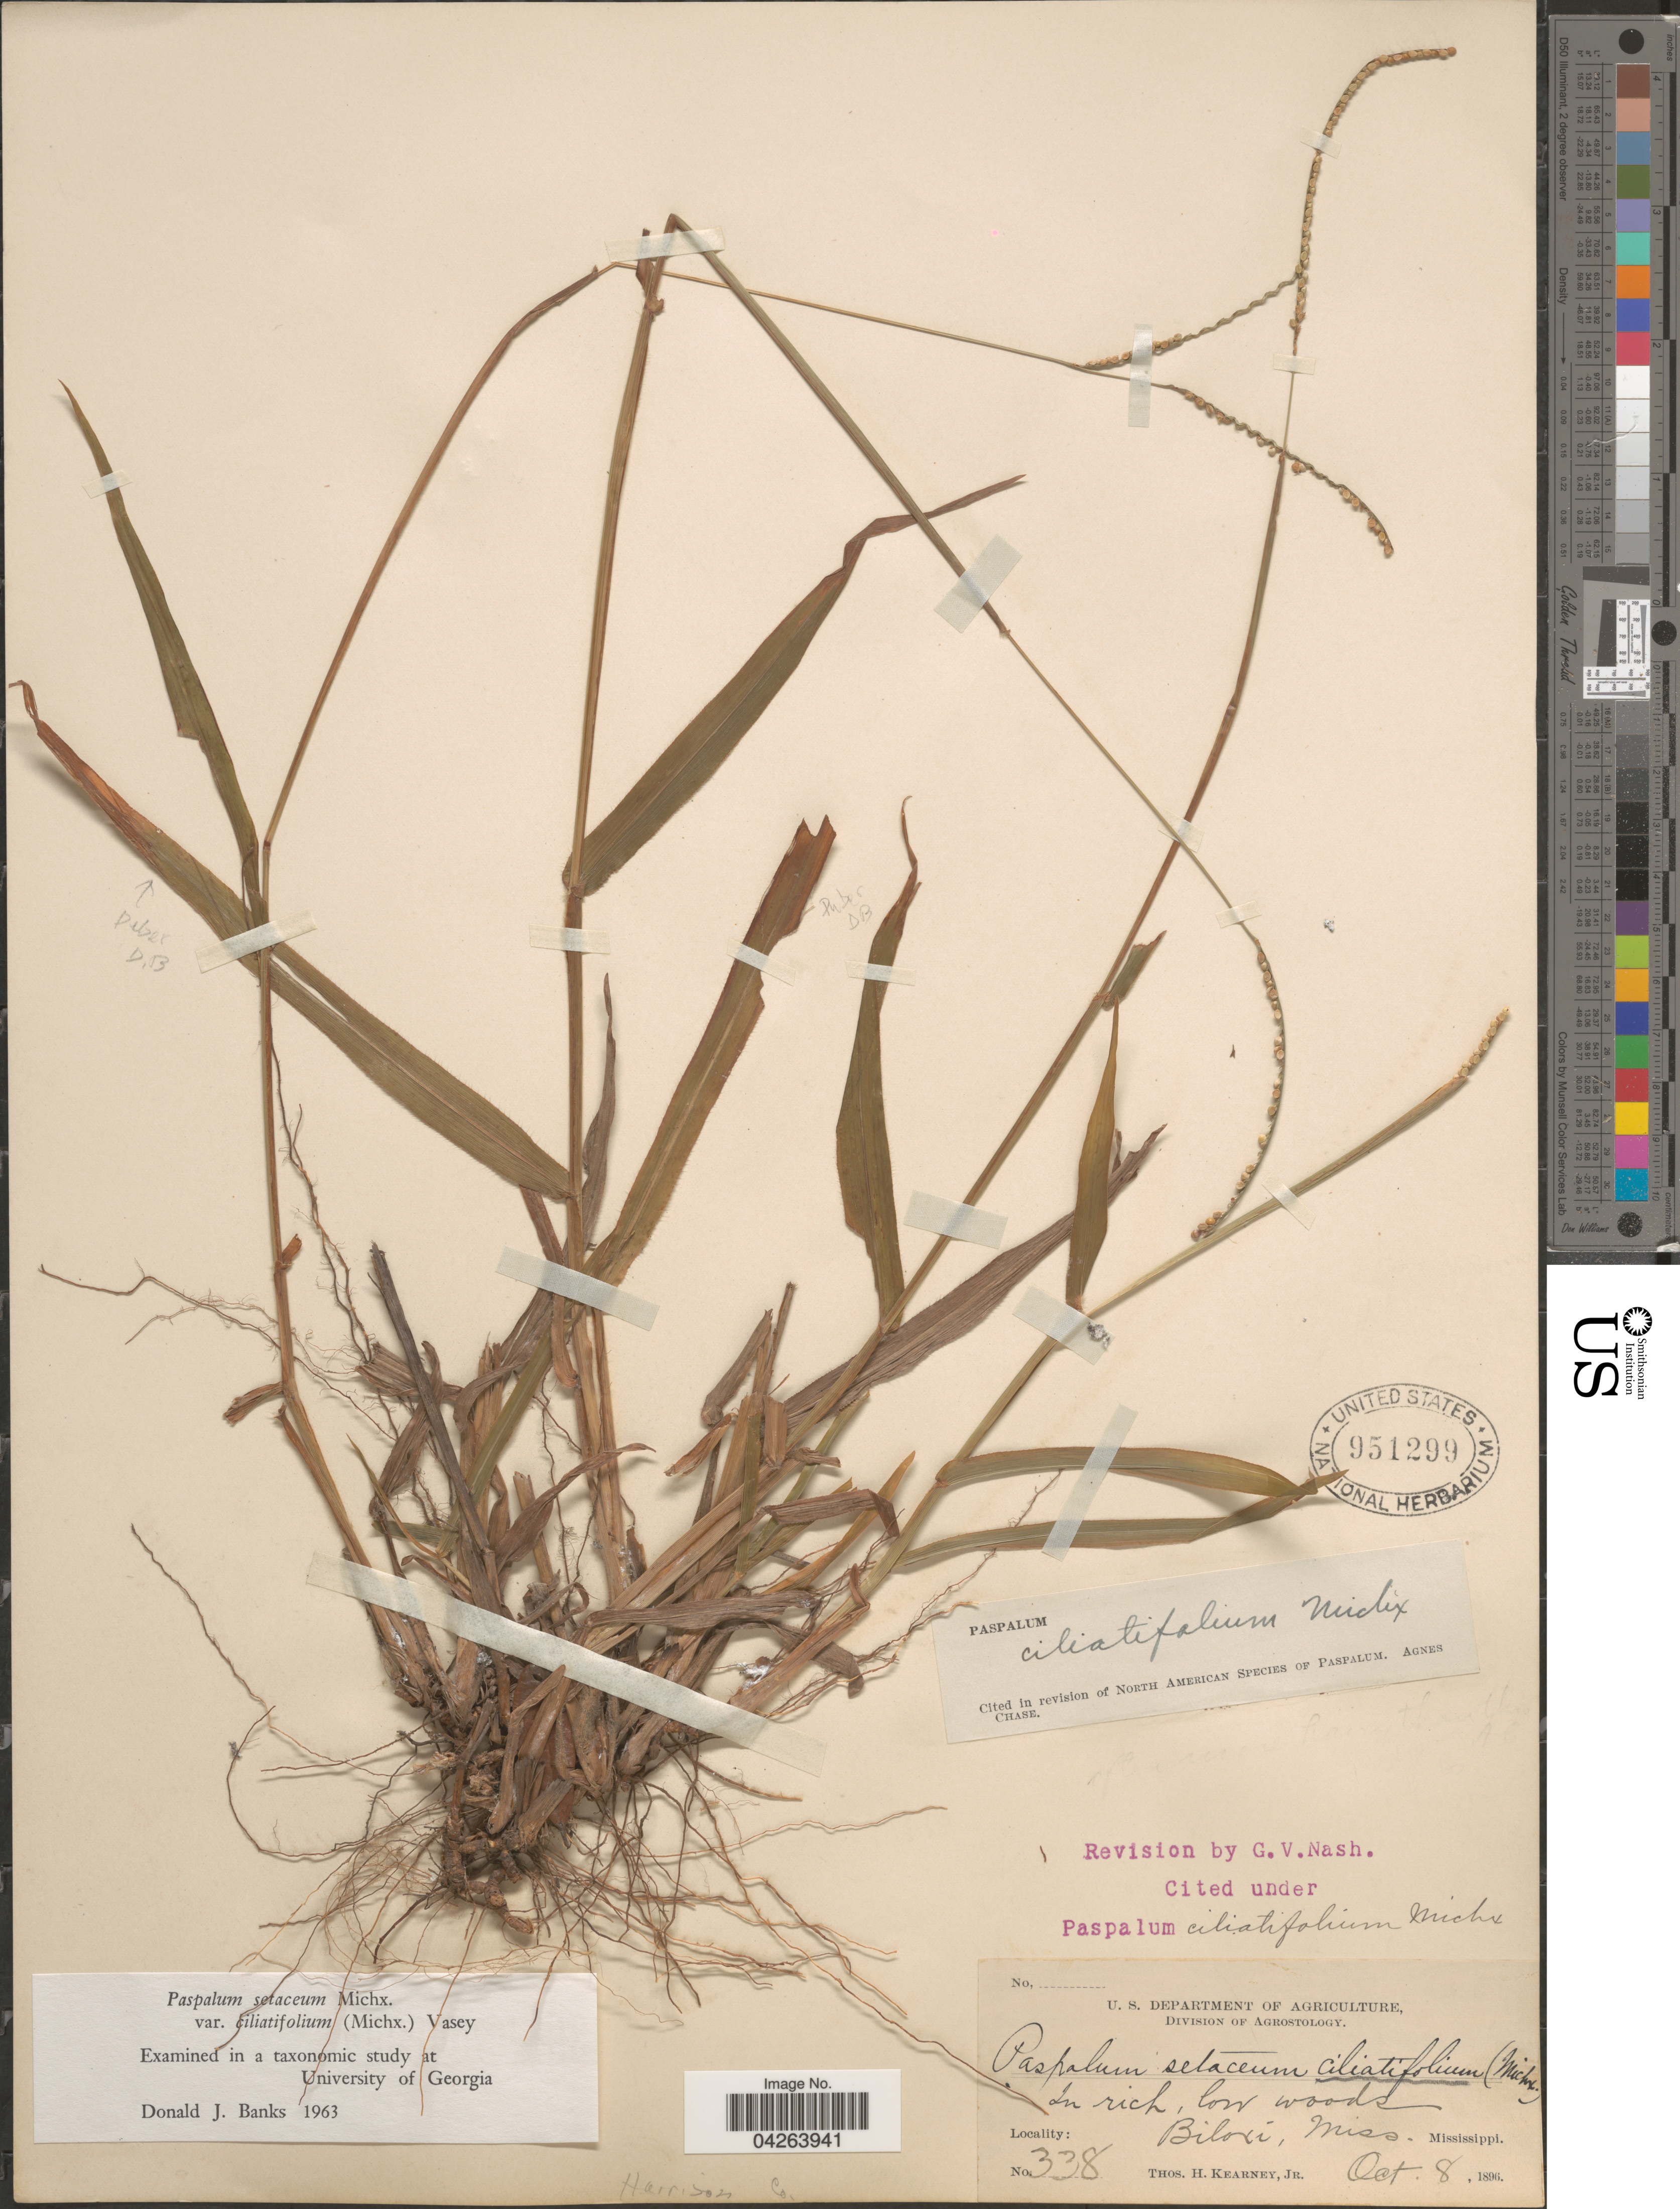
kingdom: Plantae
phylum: Tracheophyta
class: Liliopsida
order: Poales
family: Poaceae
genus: Paspalum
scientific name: Paspalum setaceum var. ciliatifolium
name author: (Michx.) Vasey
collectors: T. H. Kearney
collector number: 338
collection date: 1896-10-08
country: United States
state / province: Mississippi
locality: Biloxi. Harrison Co.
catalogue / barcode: US 951299